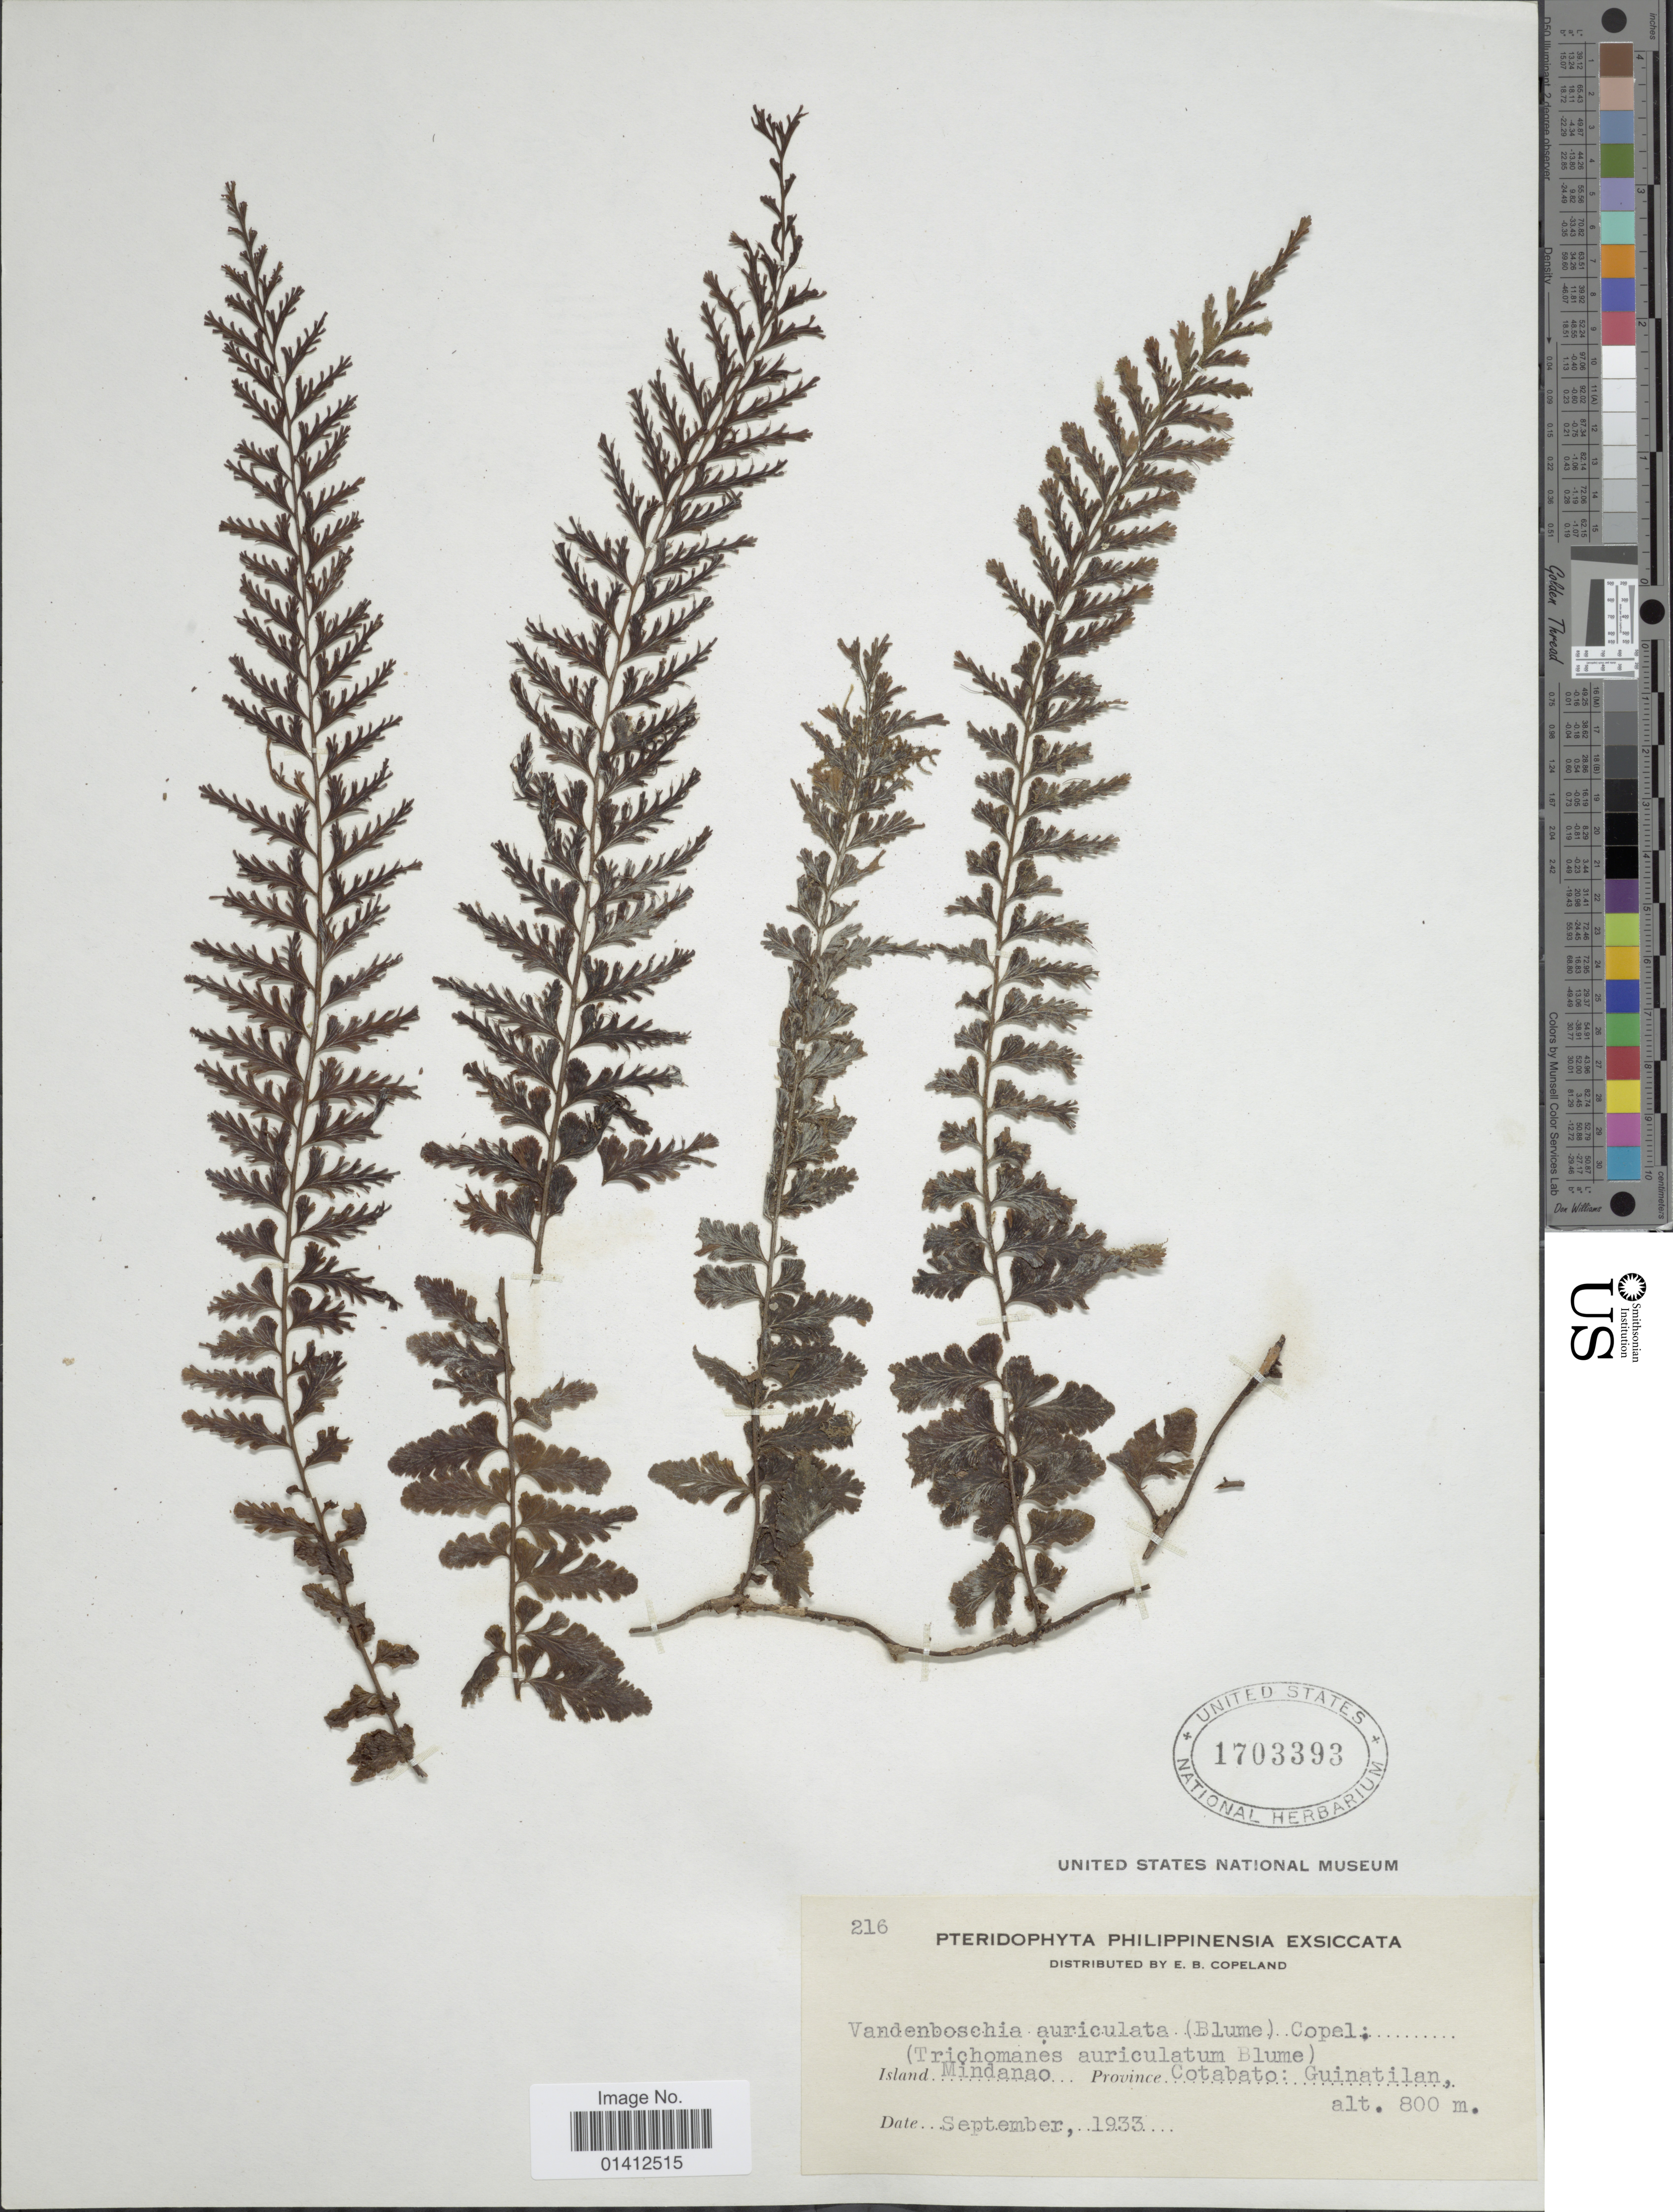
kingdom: Plantae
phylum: Tracheophyta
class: Polypodiopsida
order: Hymenophyllales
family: Hymenophyllaceae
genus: Vandenboschia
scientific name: Vandenboschia auriculata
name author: (Blume) Copel.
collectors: E. B. Copeland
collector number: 216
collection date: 1933-09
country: Philippines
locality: Island Mindanao, province Cotabato: Guinatilan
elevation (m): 800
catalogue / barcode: US 1703393